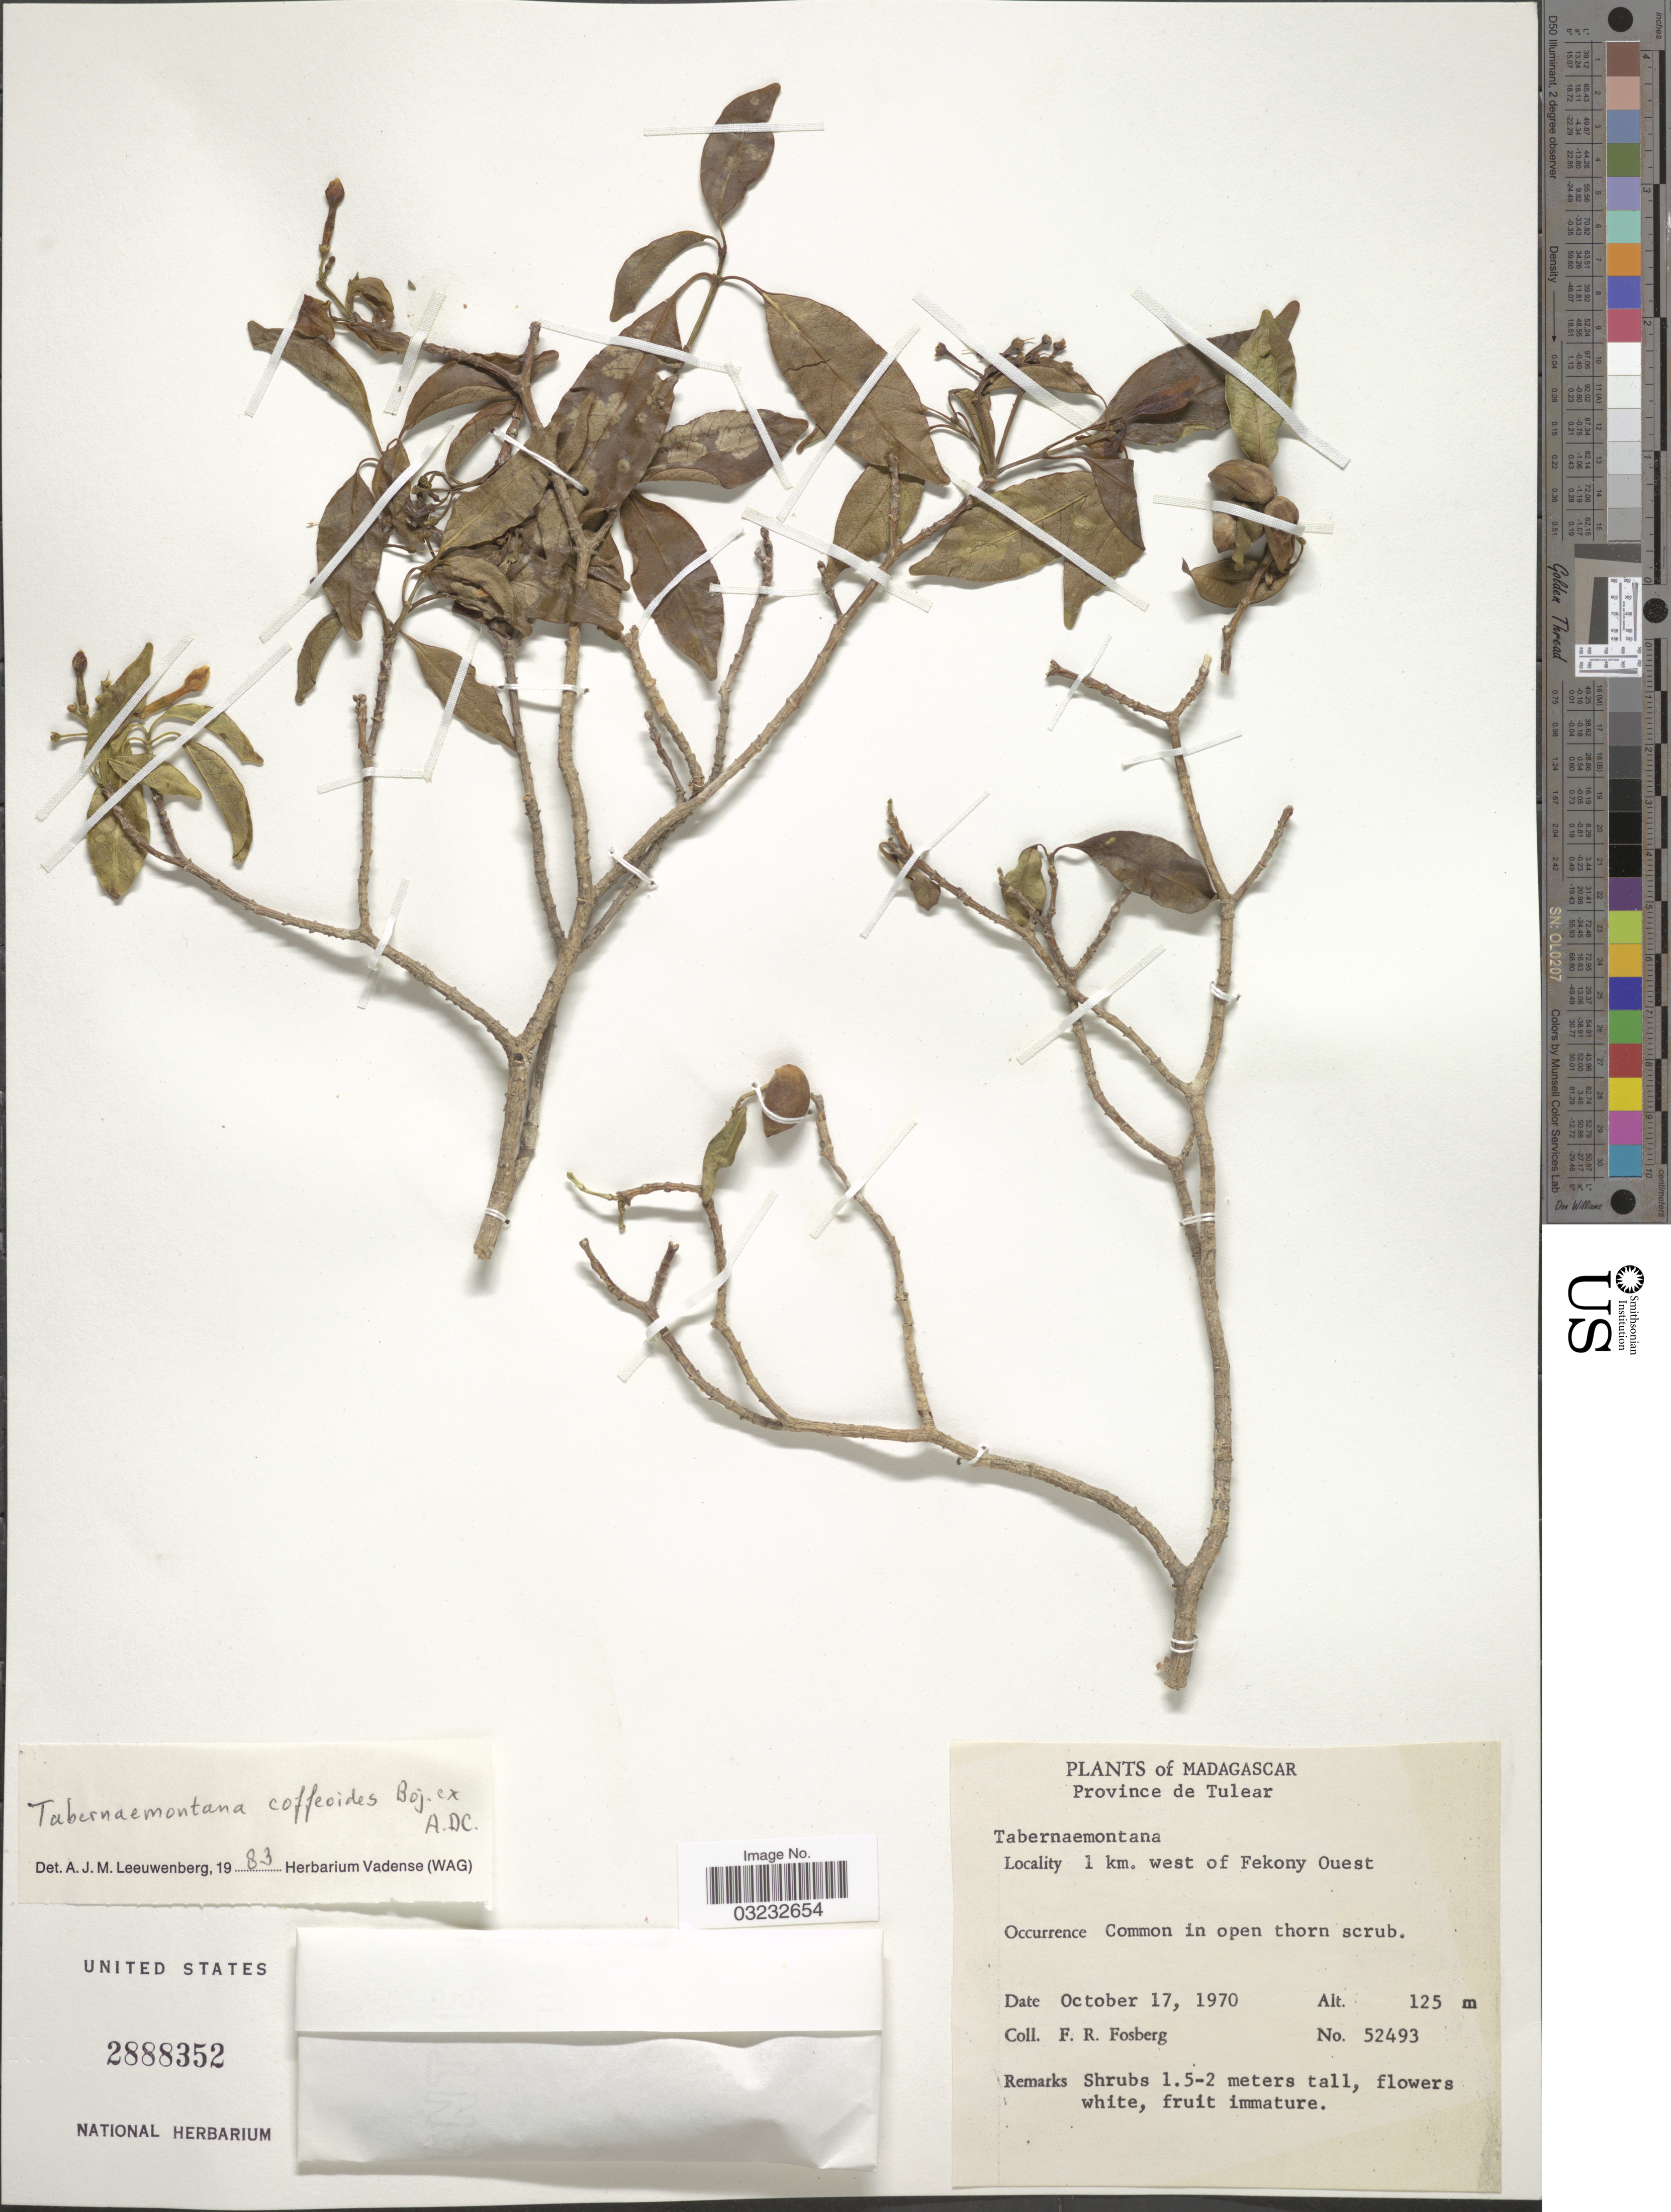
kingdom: Plantae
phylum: Tracheophyta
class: Magnoliopsida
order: Gentianales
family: Apocynaceae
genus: Tabernaemontana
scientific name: Tabernaemontana coffeoides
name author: Bojer ex A. DC.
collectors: F. R. Fosberg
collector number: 52493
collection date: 1970-10-17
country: Madagascar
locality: Province de Tulear. 1 km. west of Fekony Ouest.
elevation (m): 125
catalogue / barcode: US 2888352